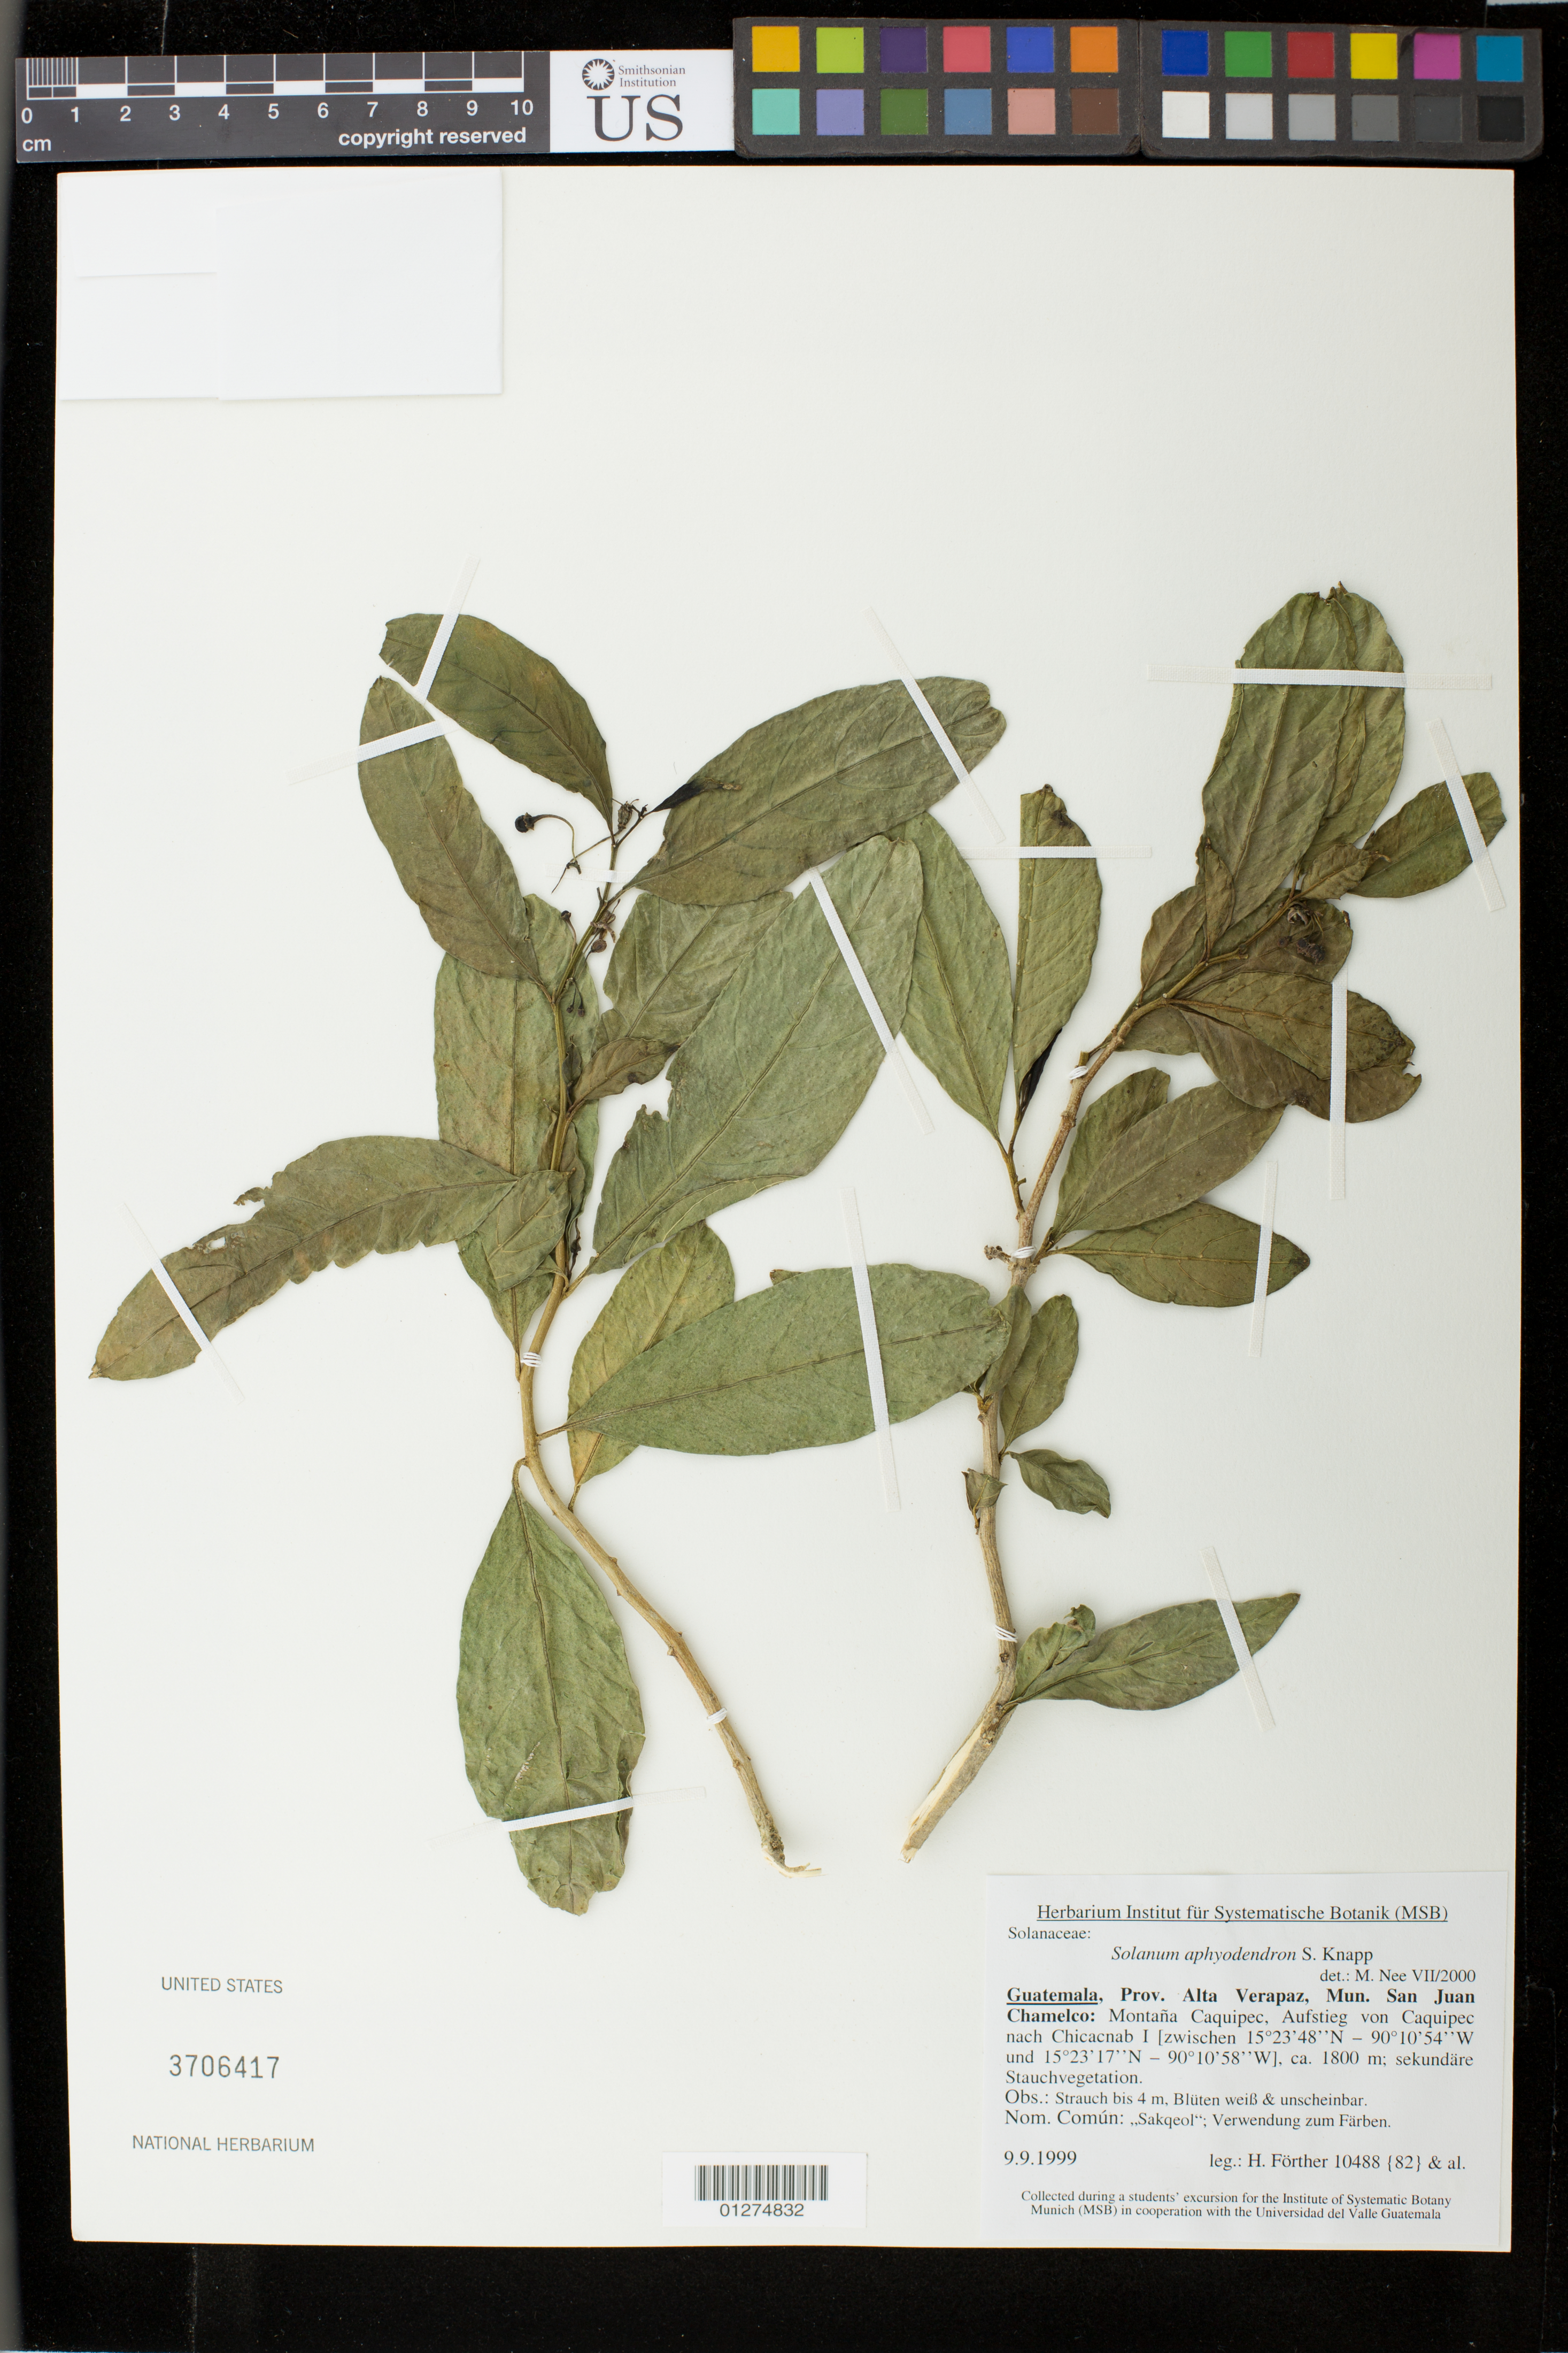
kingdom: Plantae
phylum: Tracheophyta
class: Magnoliopsida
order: Solanales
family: Solanaceae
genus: Solanum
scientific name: Solanum aphyodendron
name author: S. Knapp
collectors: H. Förther et al.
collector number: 10488 {82}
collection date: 1999-09-09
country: Guatemala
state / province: Alta Verapaz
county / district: San Juan Chamelco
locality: Montana Caquipec, Aufstieg von Caquipec nach Chicacnab I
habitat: sekundäre stauchvegetation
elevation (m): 1800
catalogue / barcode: US 3706417